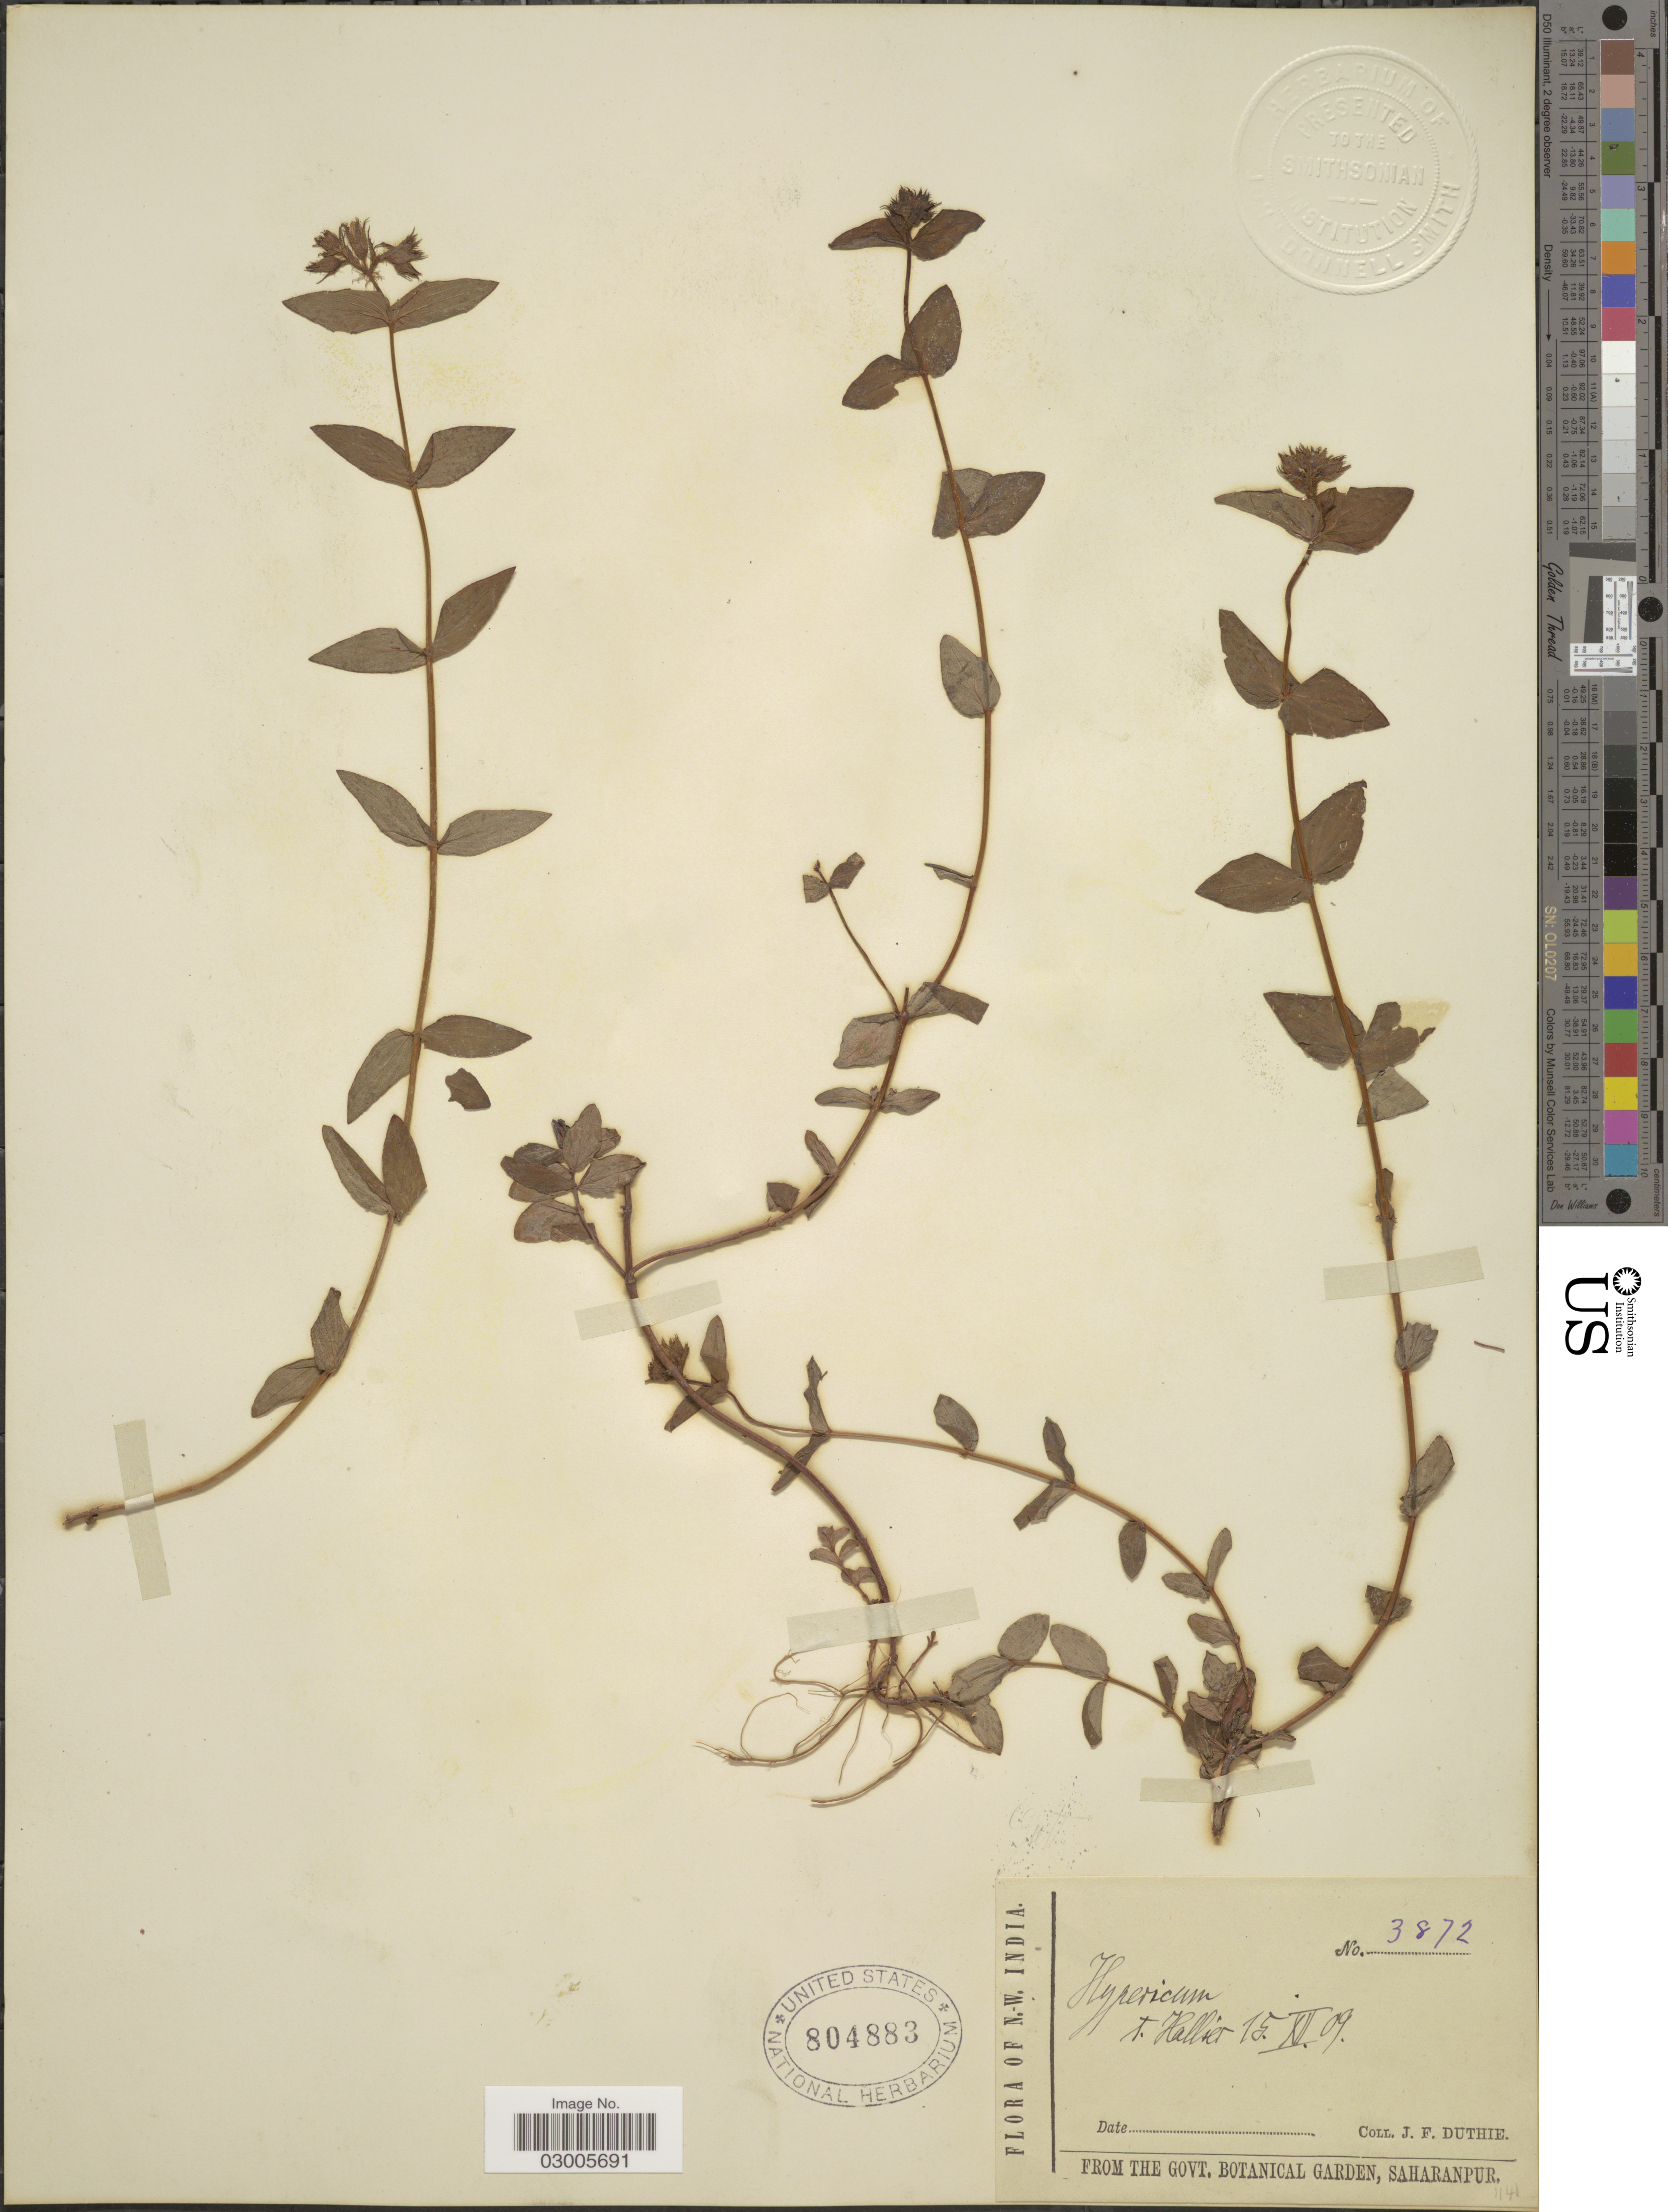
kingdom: Plantae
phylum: Tracheophyta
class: Magnoliopsida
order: Malpighiales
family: Hypericaceae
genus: Hypericum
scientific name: Hypericum sp.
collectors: J. F. Duthie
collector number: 3872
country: India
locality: N.W. India.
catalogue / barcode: US 804883